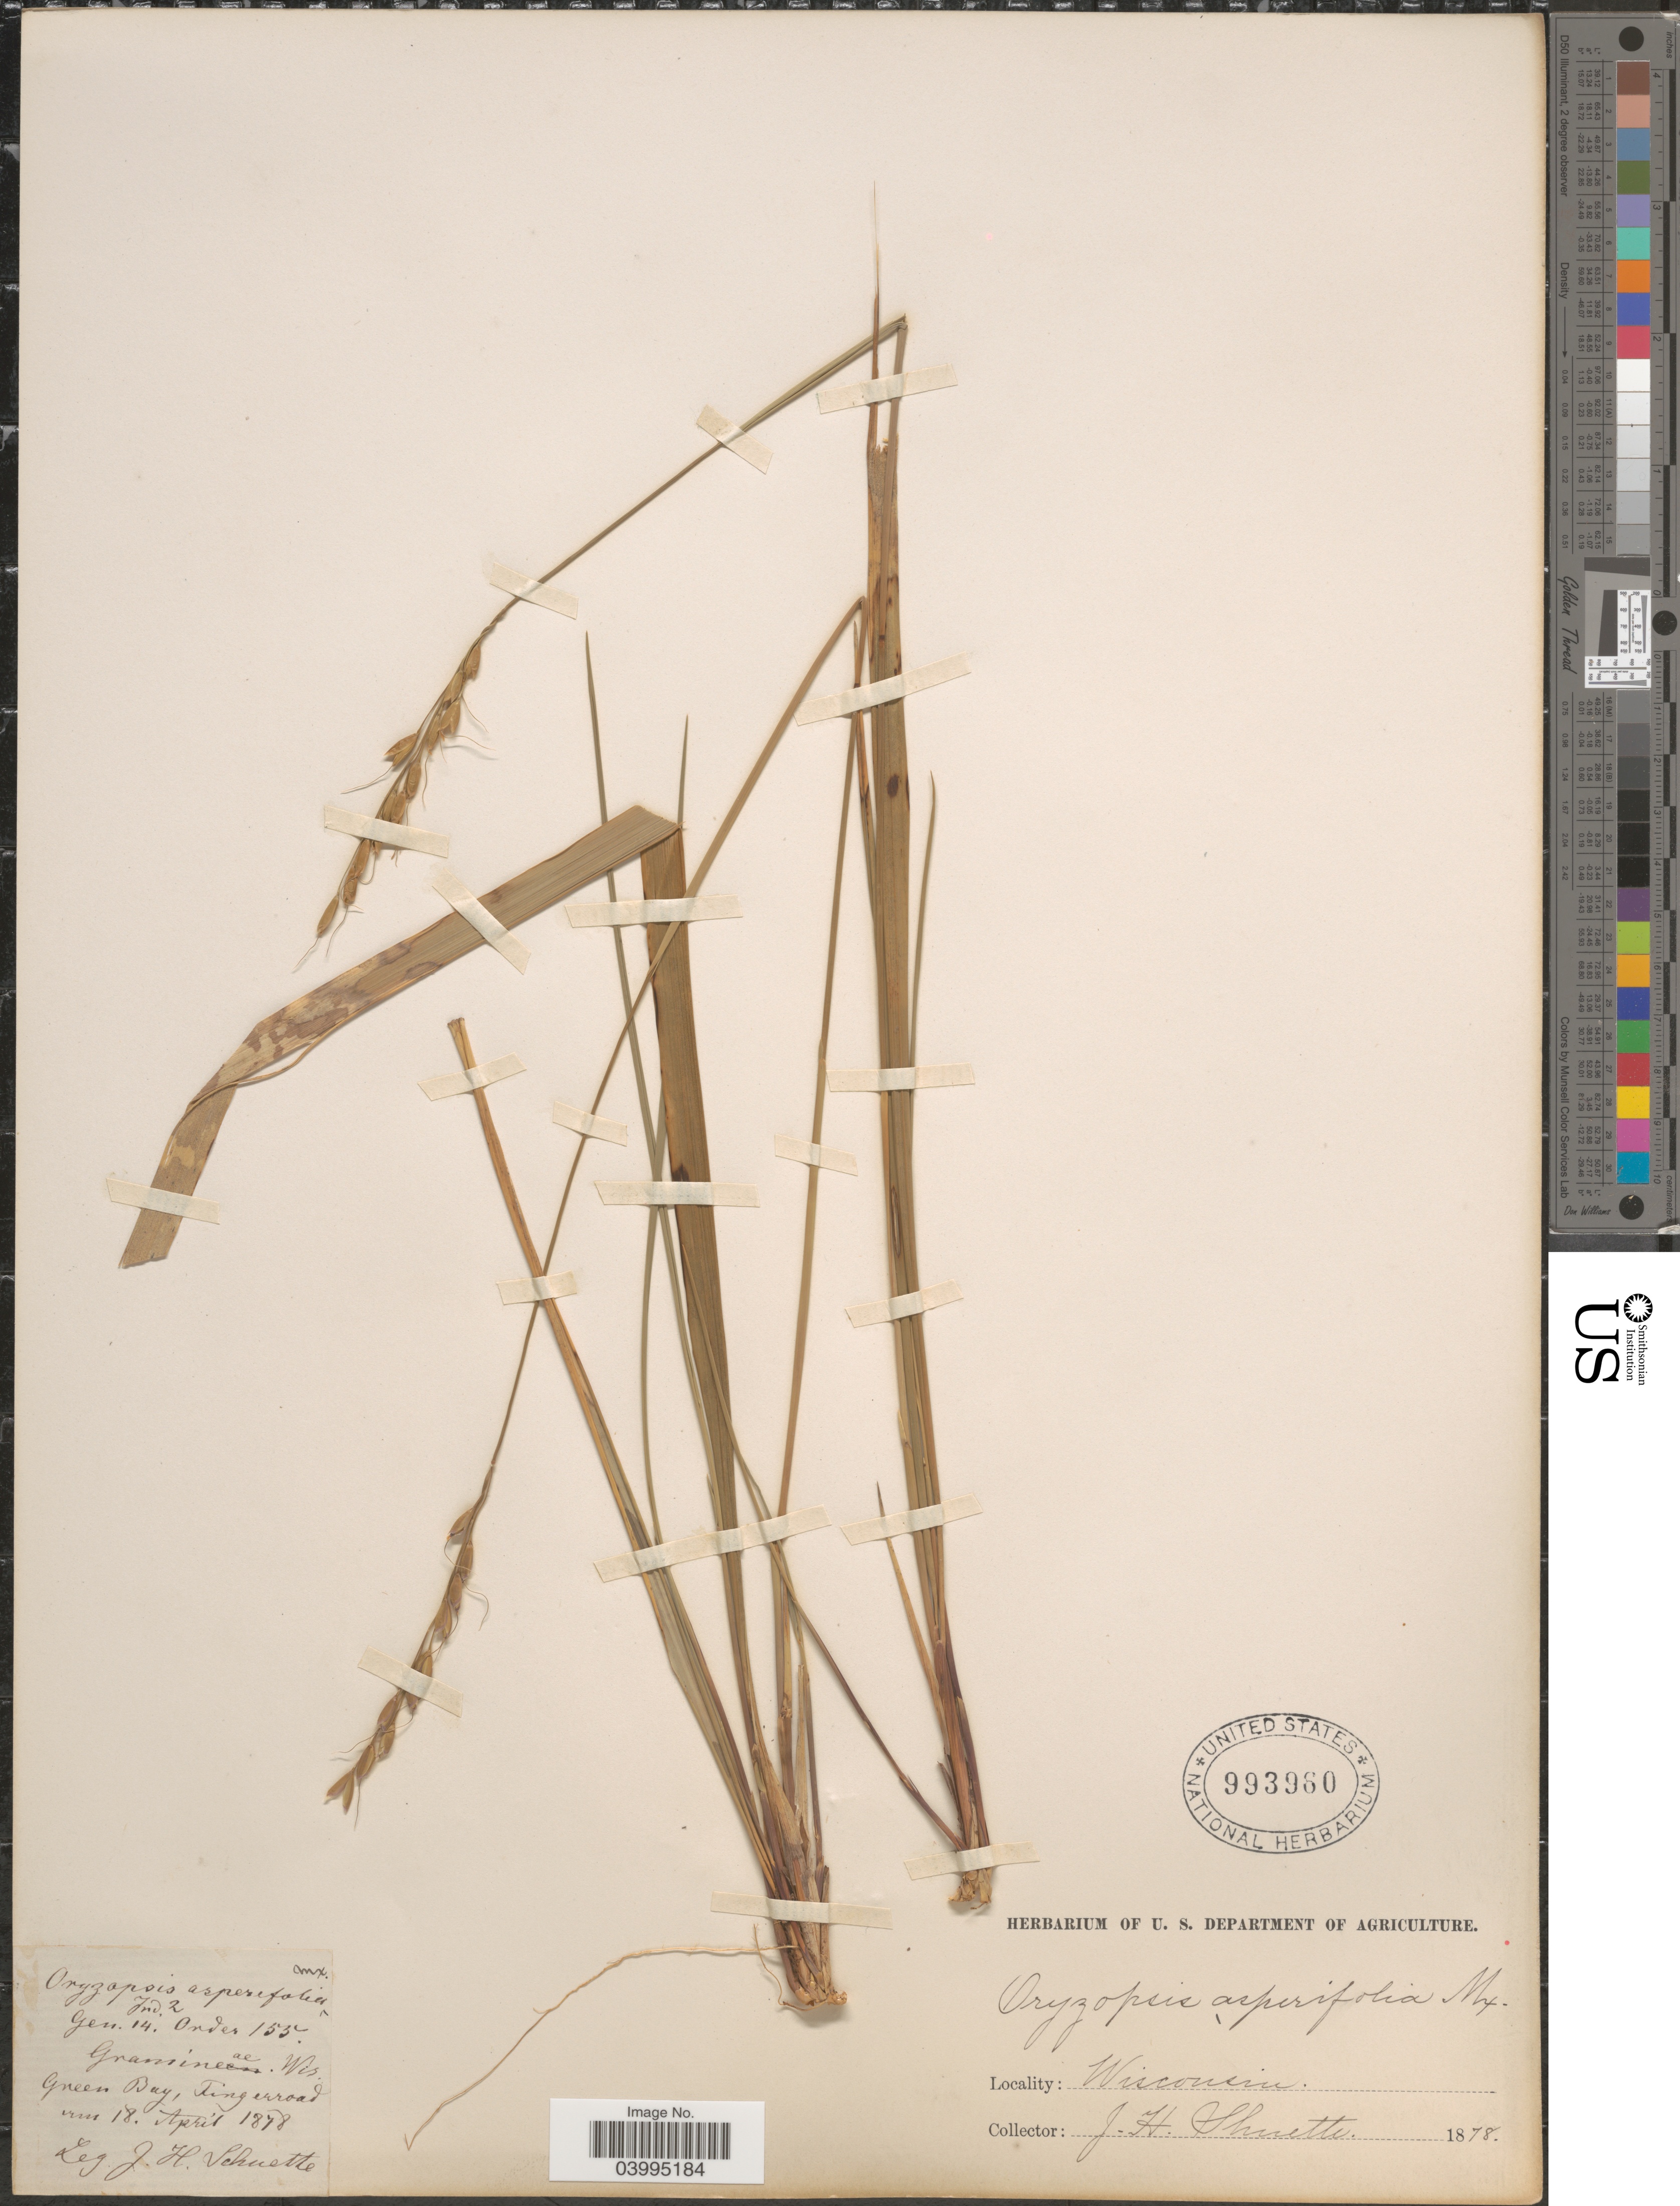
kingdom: Plantae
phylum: Tracheophyta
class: Liliopsida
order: Poales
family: Poaceae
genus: Oryzopsis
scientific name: Oryzopsis asperifolia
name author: Michx.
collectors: J. H. Schuette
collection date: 1878-04-18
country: United States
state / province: Wisconsin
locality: Green Bay, Finger road.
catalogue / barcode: US 993960